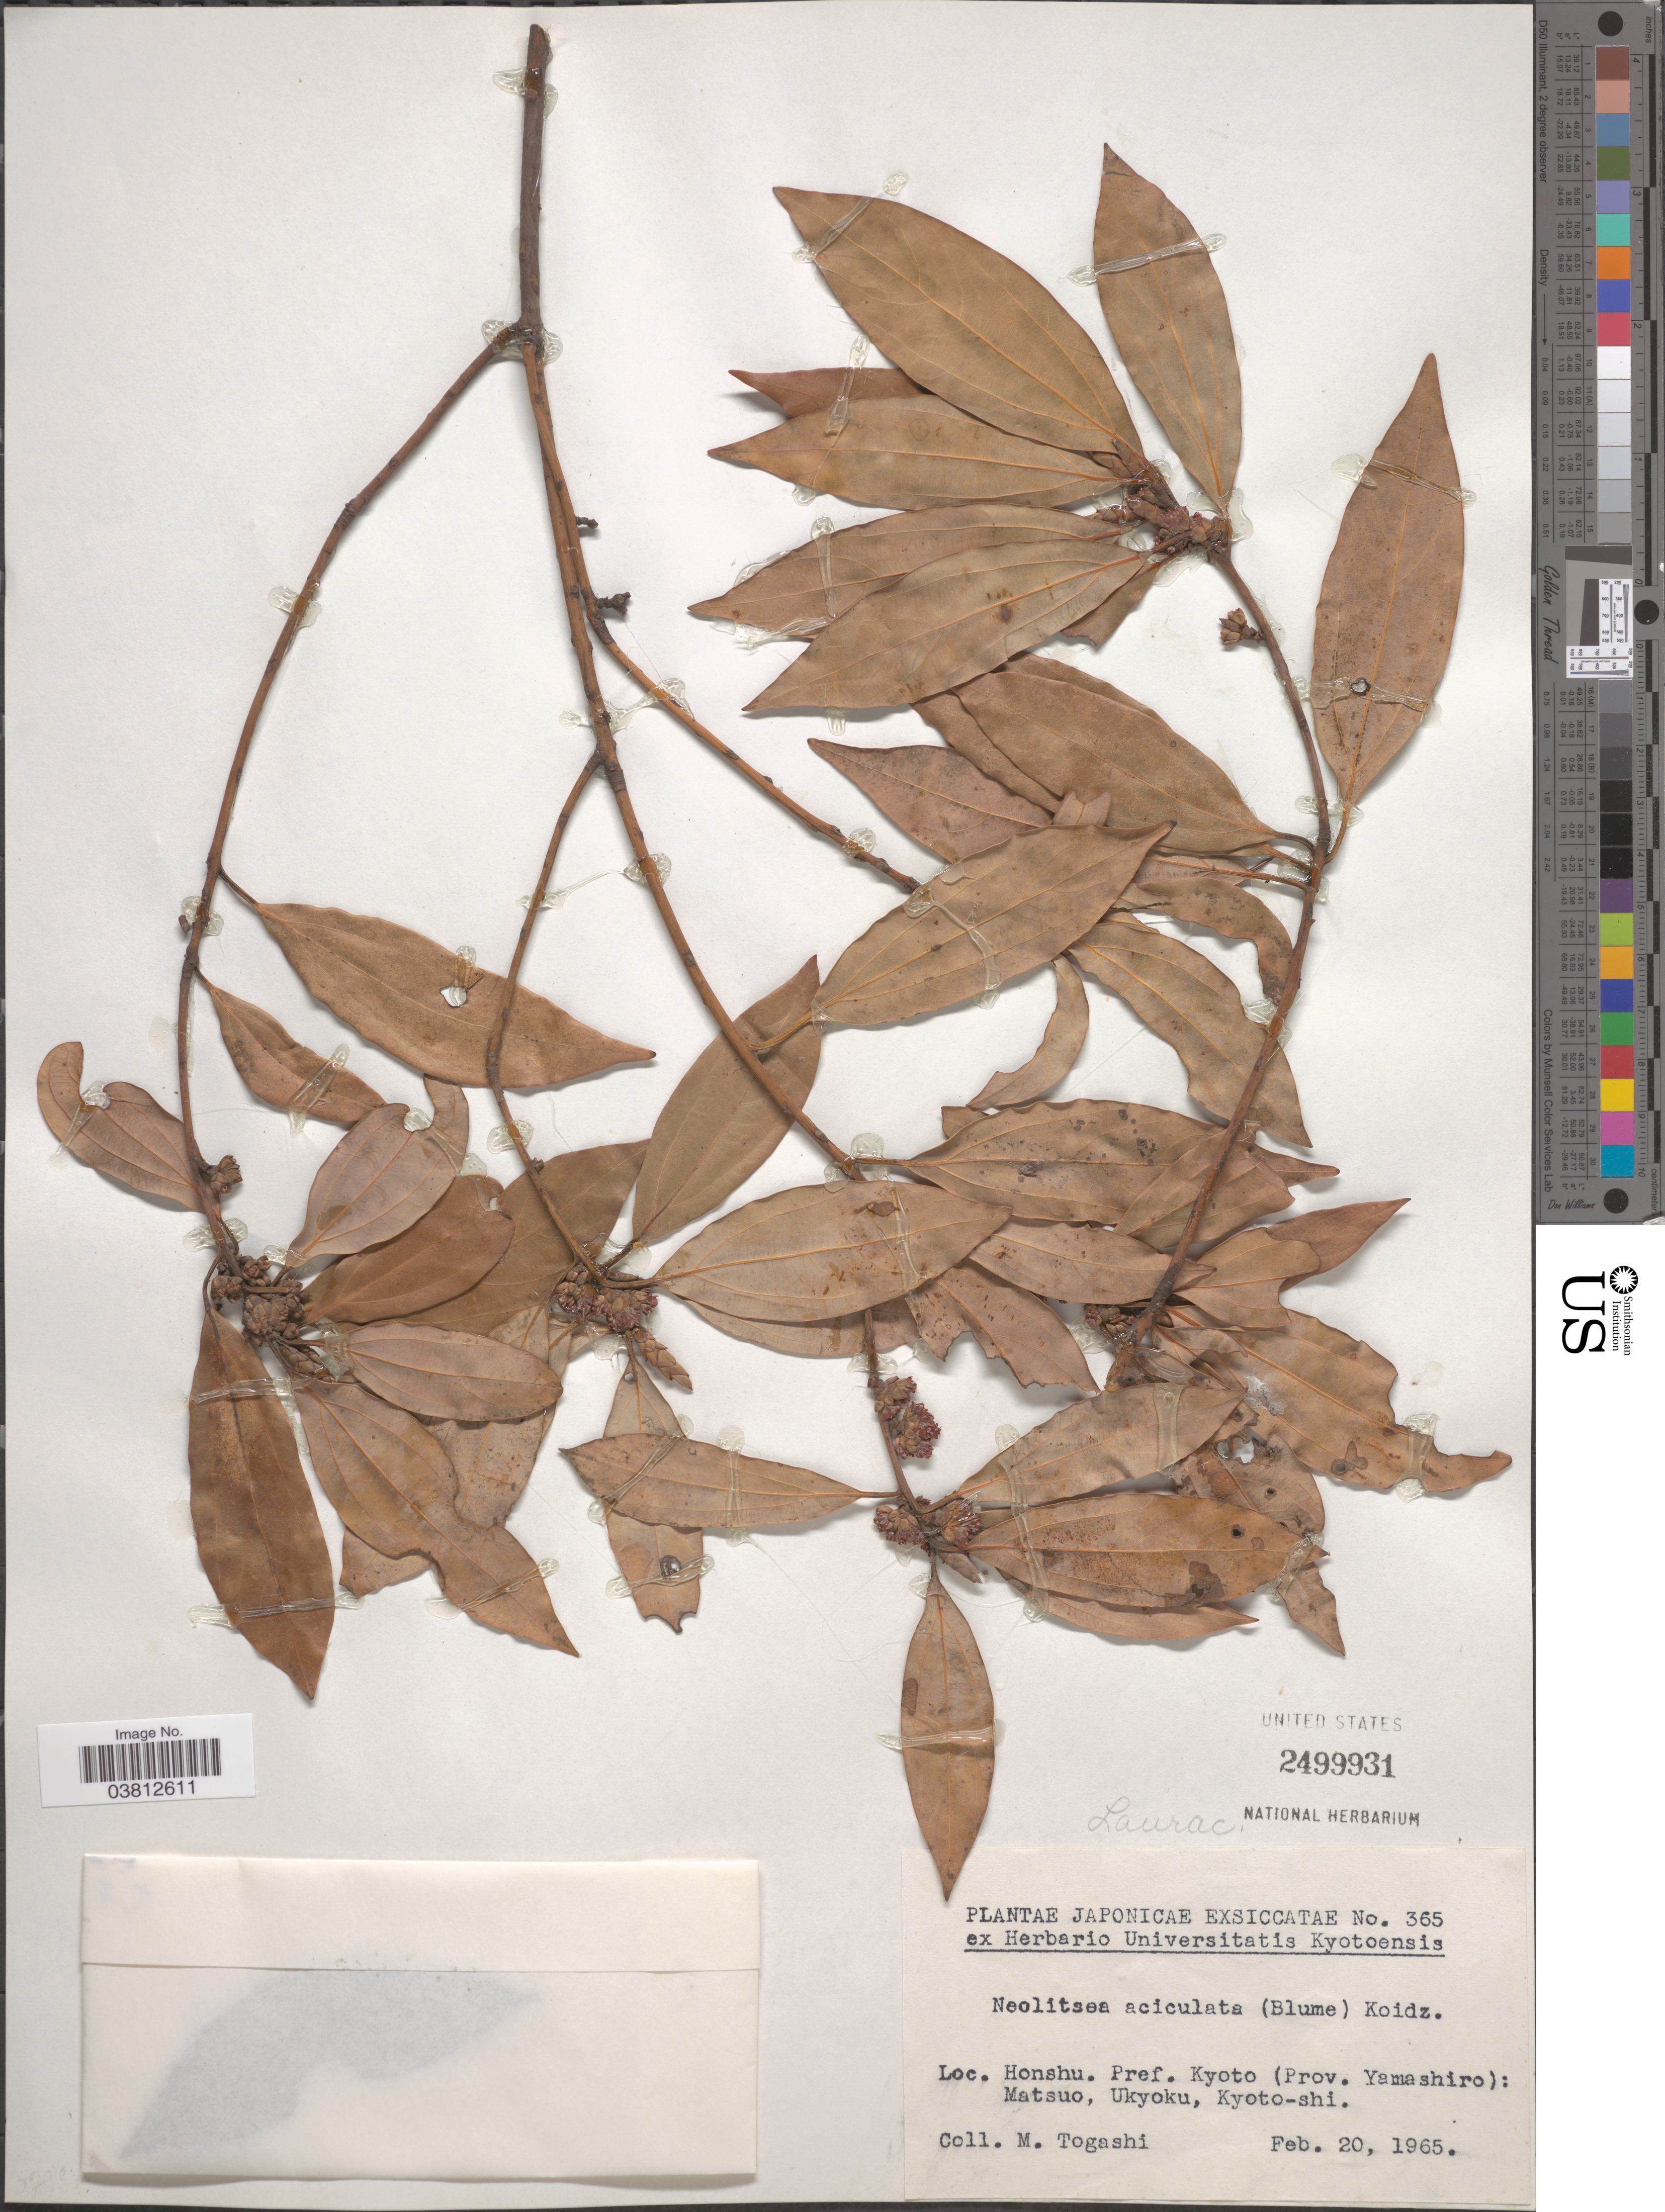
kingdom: Plantae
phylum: Tracheophyta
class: Magnoliopsida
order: Laurales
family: Lauraceae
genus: Neolitsea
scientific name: Neolitsea aciculata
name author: (Blume) Koidz.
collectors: M. Togashi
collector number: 365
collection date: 1965-02-20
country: Japan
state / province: Kyoto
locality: Honshu. Pref. Kyoto (Prov. Yamashiro): Matsuo, Ukyoku, Kyoto-shi.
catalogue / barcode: US 2499931